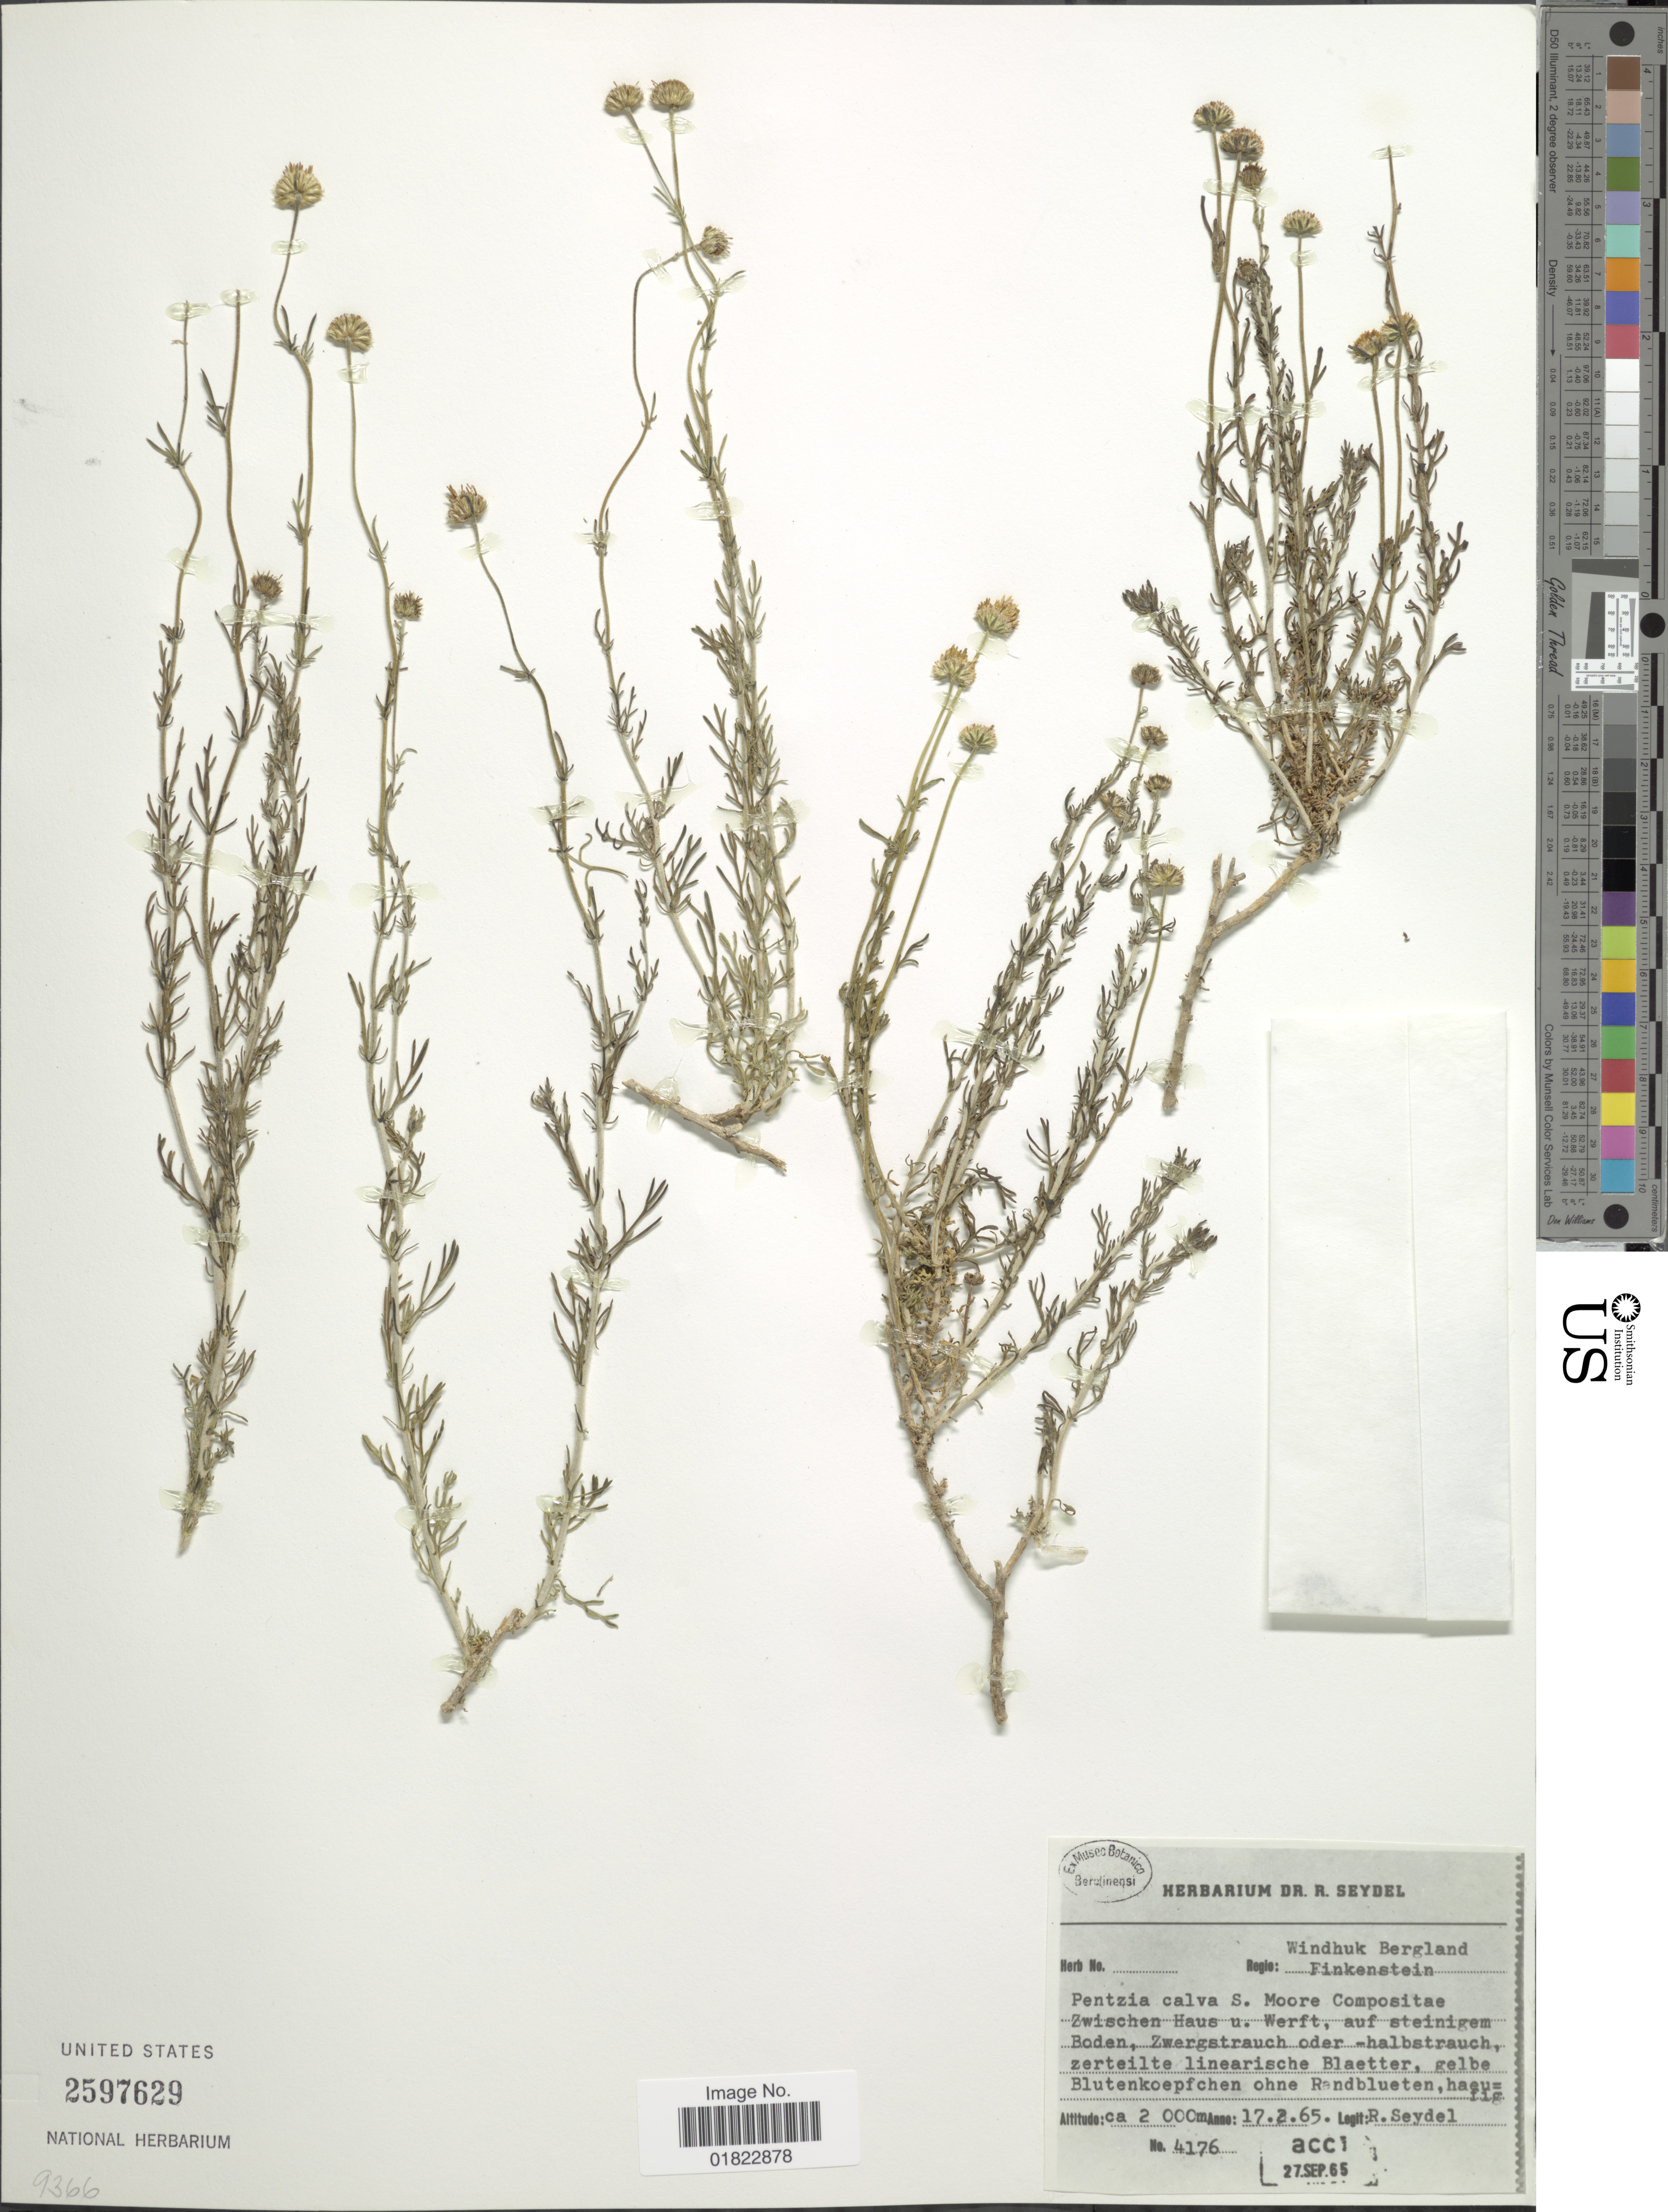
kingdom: Plantae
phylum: Tracheophyta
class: Magnoliopsida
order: Asterales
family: Asteraceae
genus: Pentzia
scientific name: Pentzia calva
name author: S. Moore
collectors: R. Seydel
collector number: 4176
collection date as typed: Transcribed d/m/y: 17/2/65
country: Namibia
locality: Regio Windhuk Bergland, Finkenstein.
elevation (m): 2000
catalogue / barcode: US 2597629